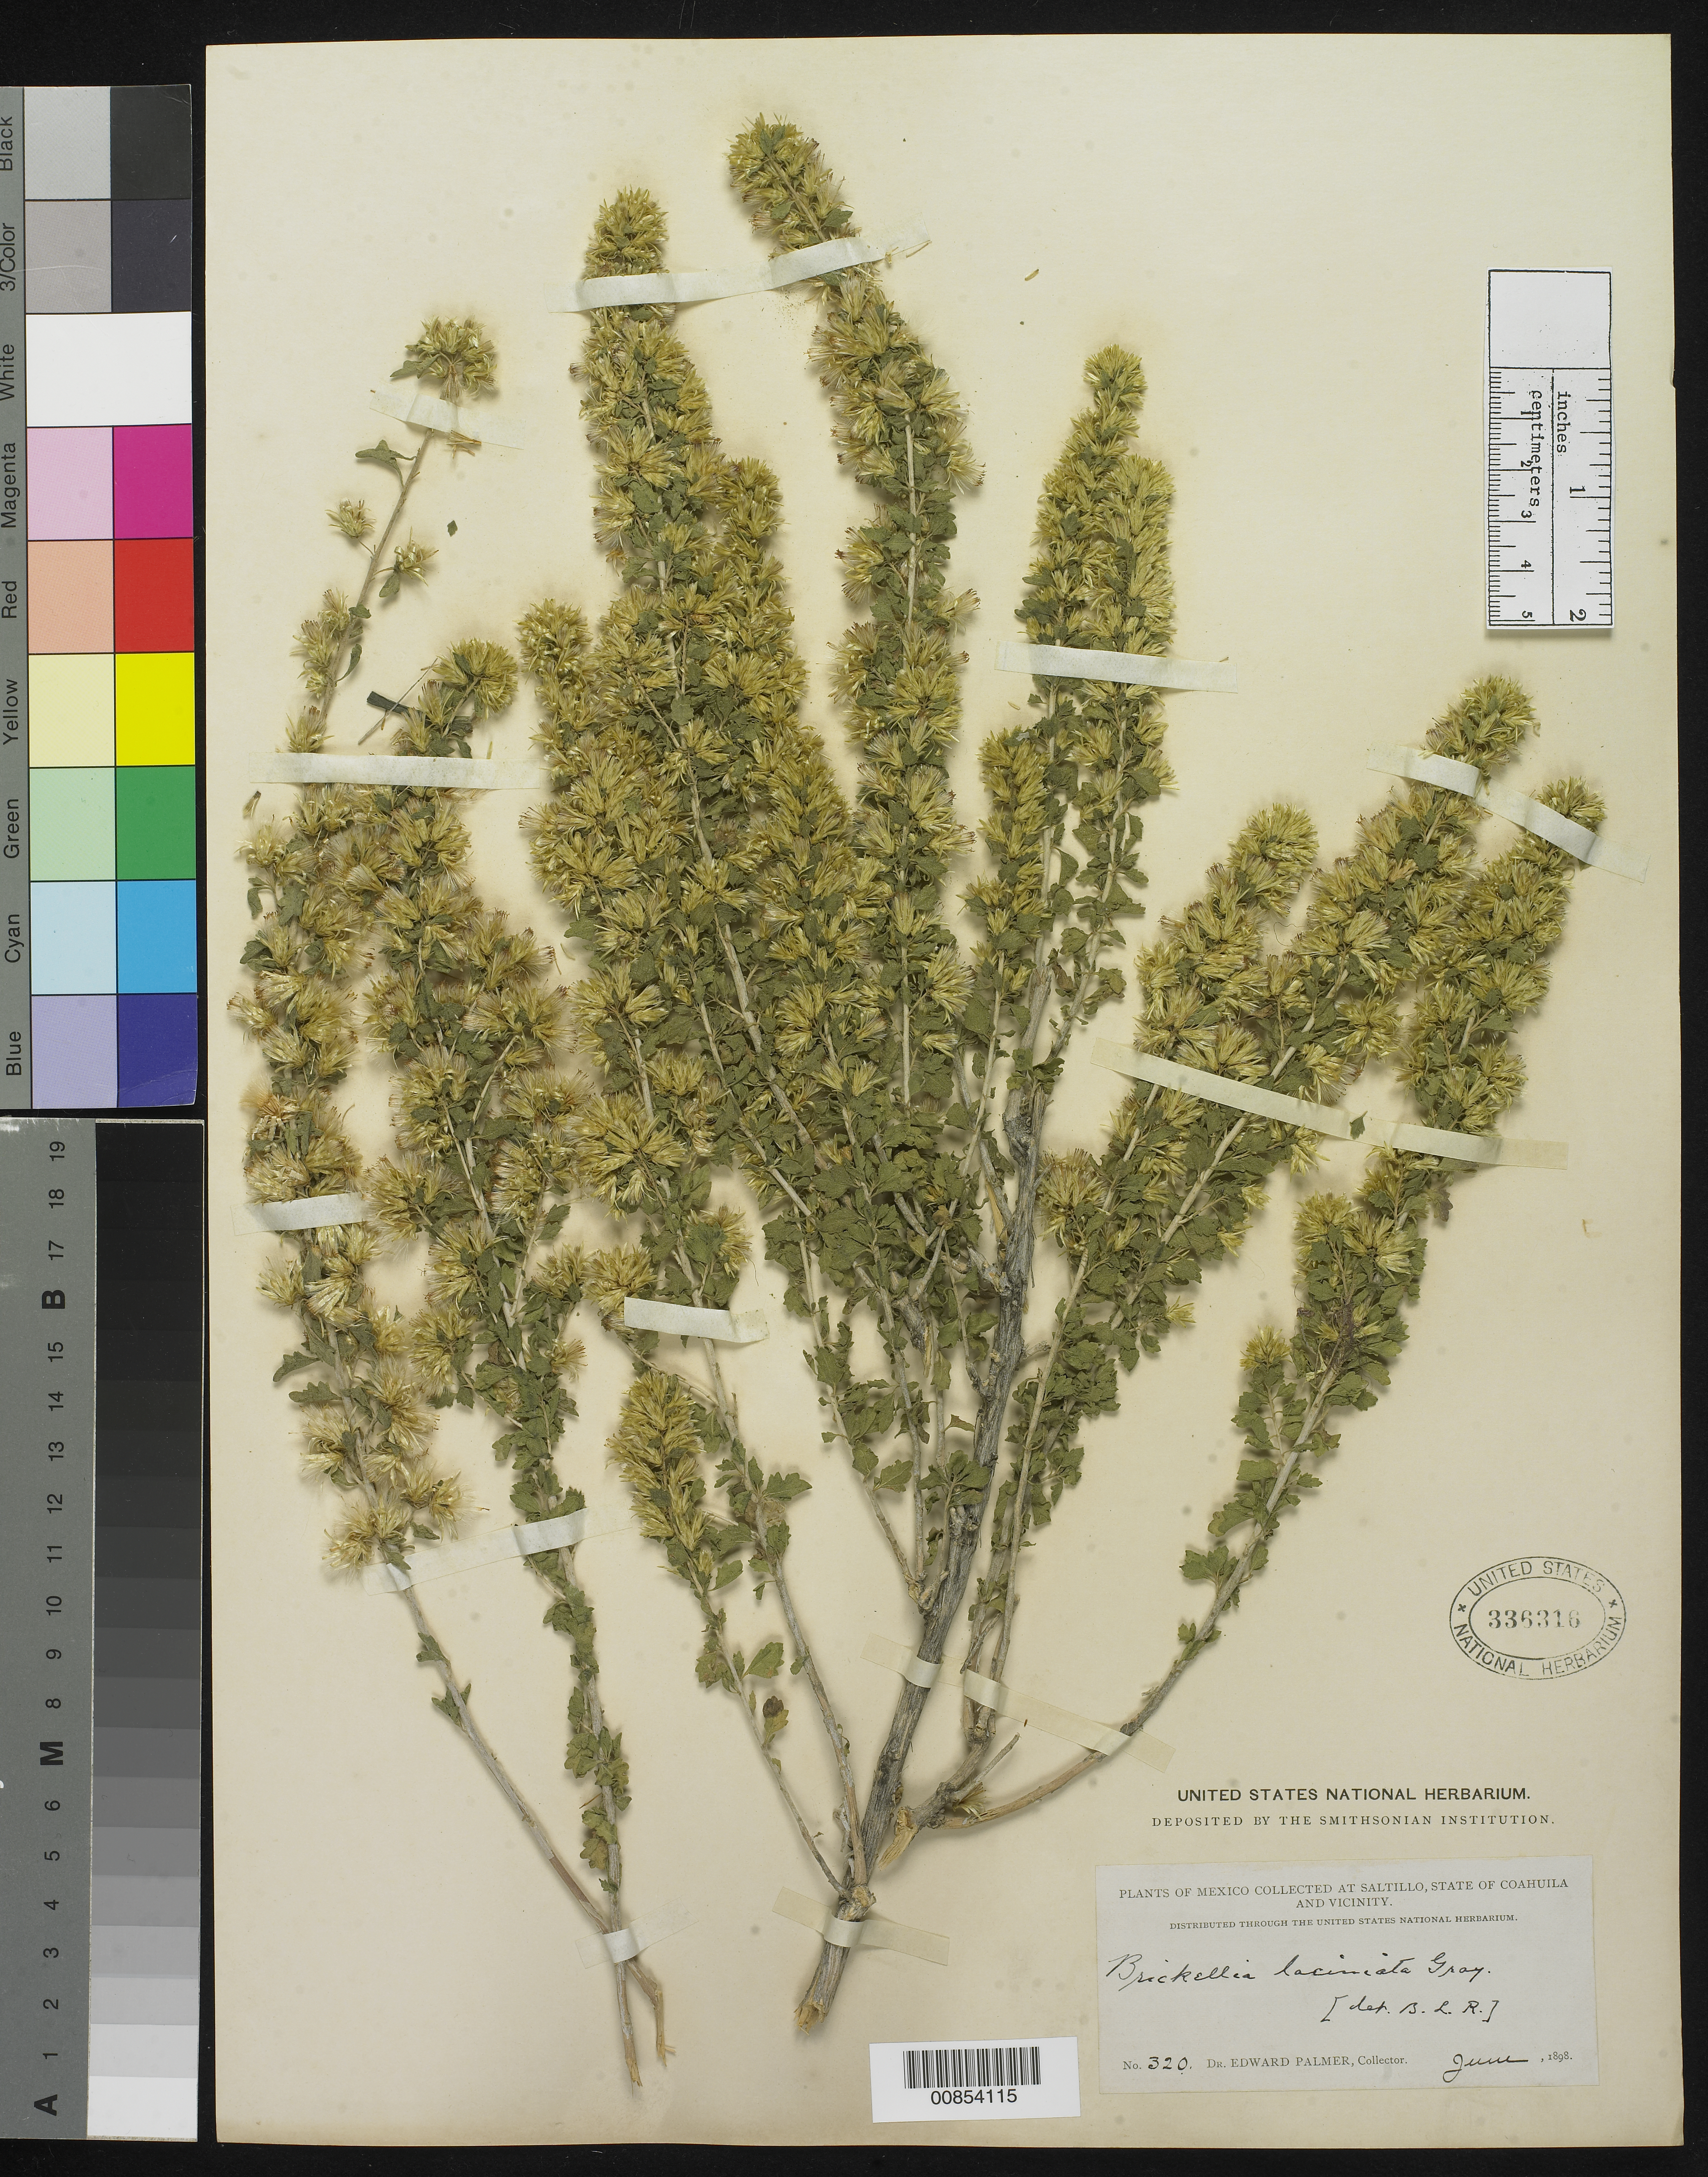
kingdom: Plantae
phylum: Tracheophyta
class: Magnoliopsida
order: Asterales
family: Asteraceae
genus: Brickellia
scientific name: Brickellia laciniata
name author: A. Gray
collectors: E. Palmer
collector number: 320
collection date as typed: Jun 1898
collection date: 1898-06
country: Mexico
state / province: Coahuila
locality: Saltillo, Coahuila and vicinity.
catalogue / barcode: US 336316